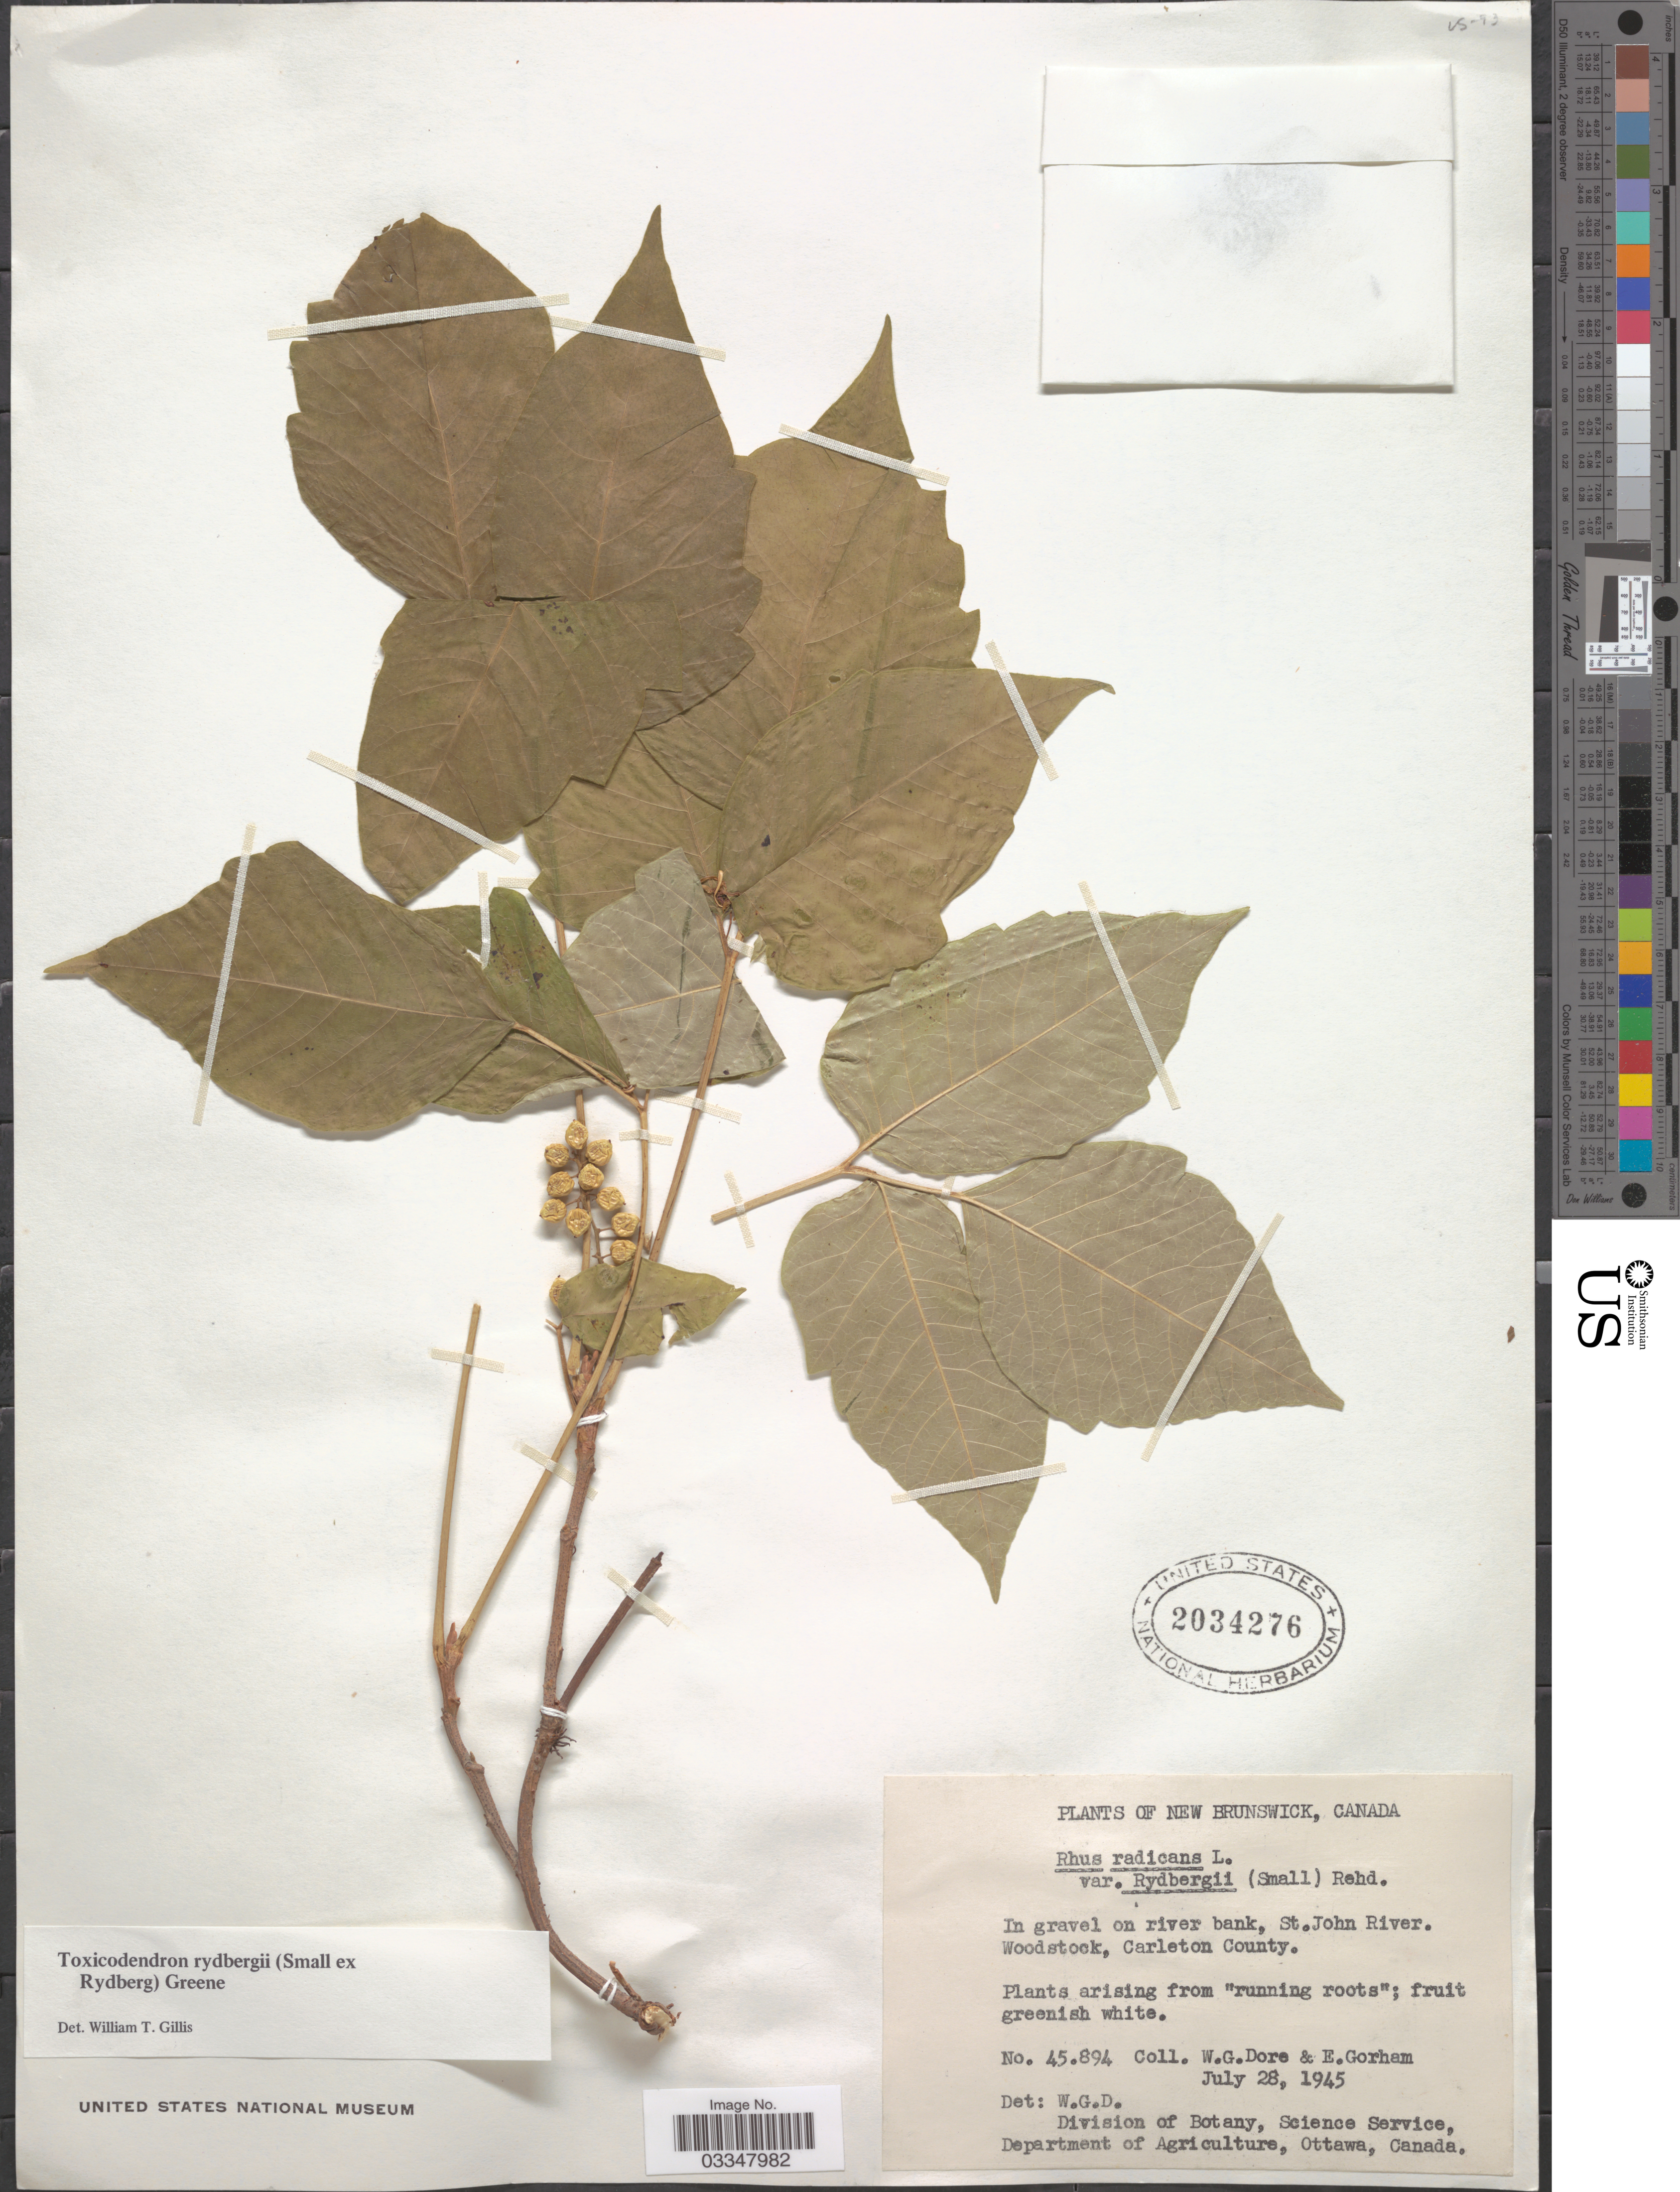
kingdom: Plantae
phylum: Tracheophyta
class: Magnoliopsida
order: Sapindales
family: Anacardiaceae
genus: Toxicodendron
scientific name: Toxicodendron radicans subsp. rydbergii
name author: (Small & Rydb.) Á. Löve & D. Löve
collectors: W. Dore & E. Gorham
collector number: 45894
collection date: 1945-07-28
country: Canada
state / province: New Brunswick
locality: In gravel on river bank, St. John River. Woodstock, Carleton County.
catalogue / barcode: US 2034276